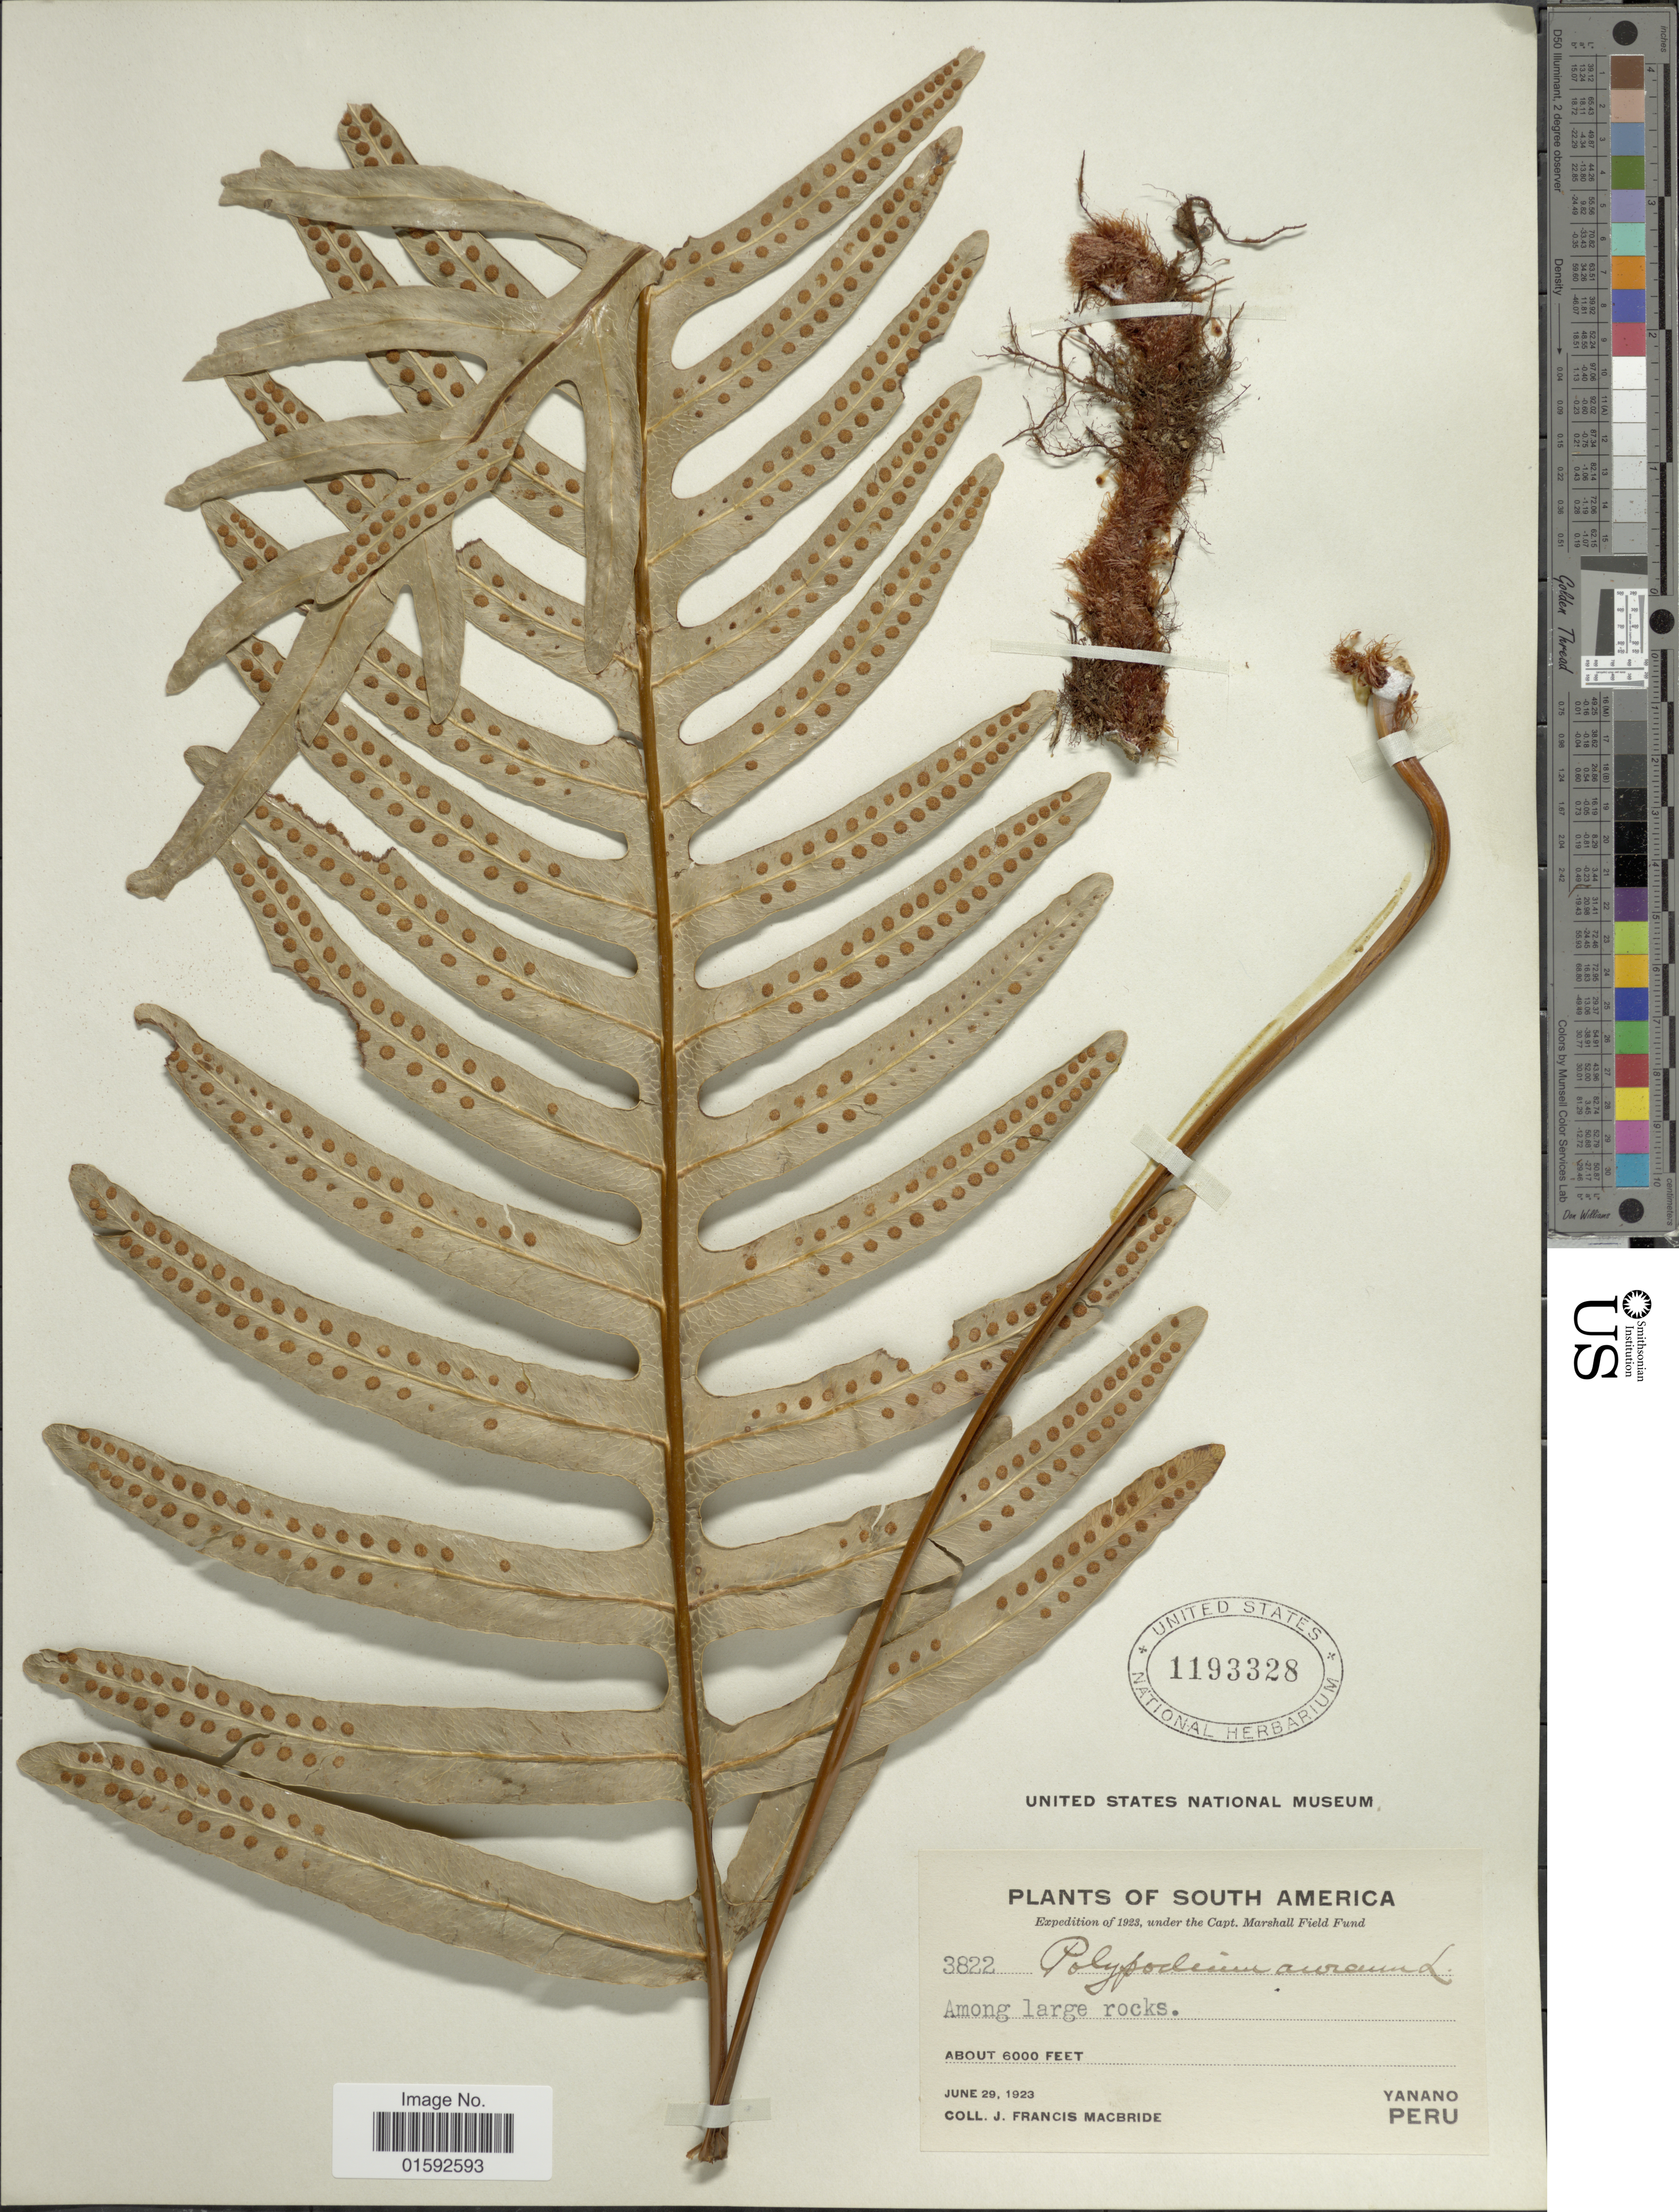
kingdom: Plantae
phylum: Tracheophyta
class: Polypodiopsida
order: Polypodiales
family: Polypodiaceae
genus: Phlebodium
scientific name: Phlebodium pseudoaureum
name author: (Cav.) Lellinger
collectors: J. F. Macbride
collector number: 3822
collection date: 1923-06-29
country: Peru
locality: South America, Yanano, Peru.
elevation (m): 1829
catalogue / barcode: US 1193328